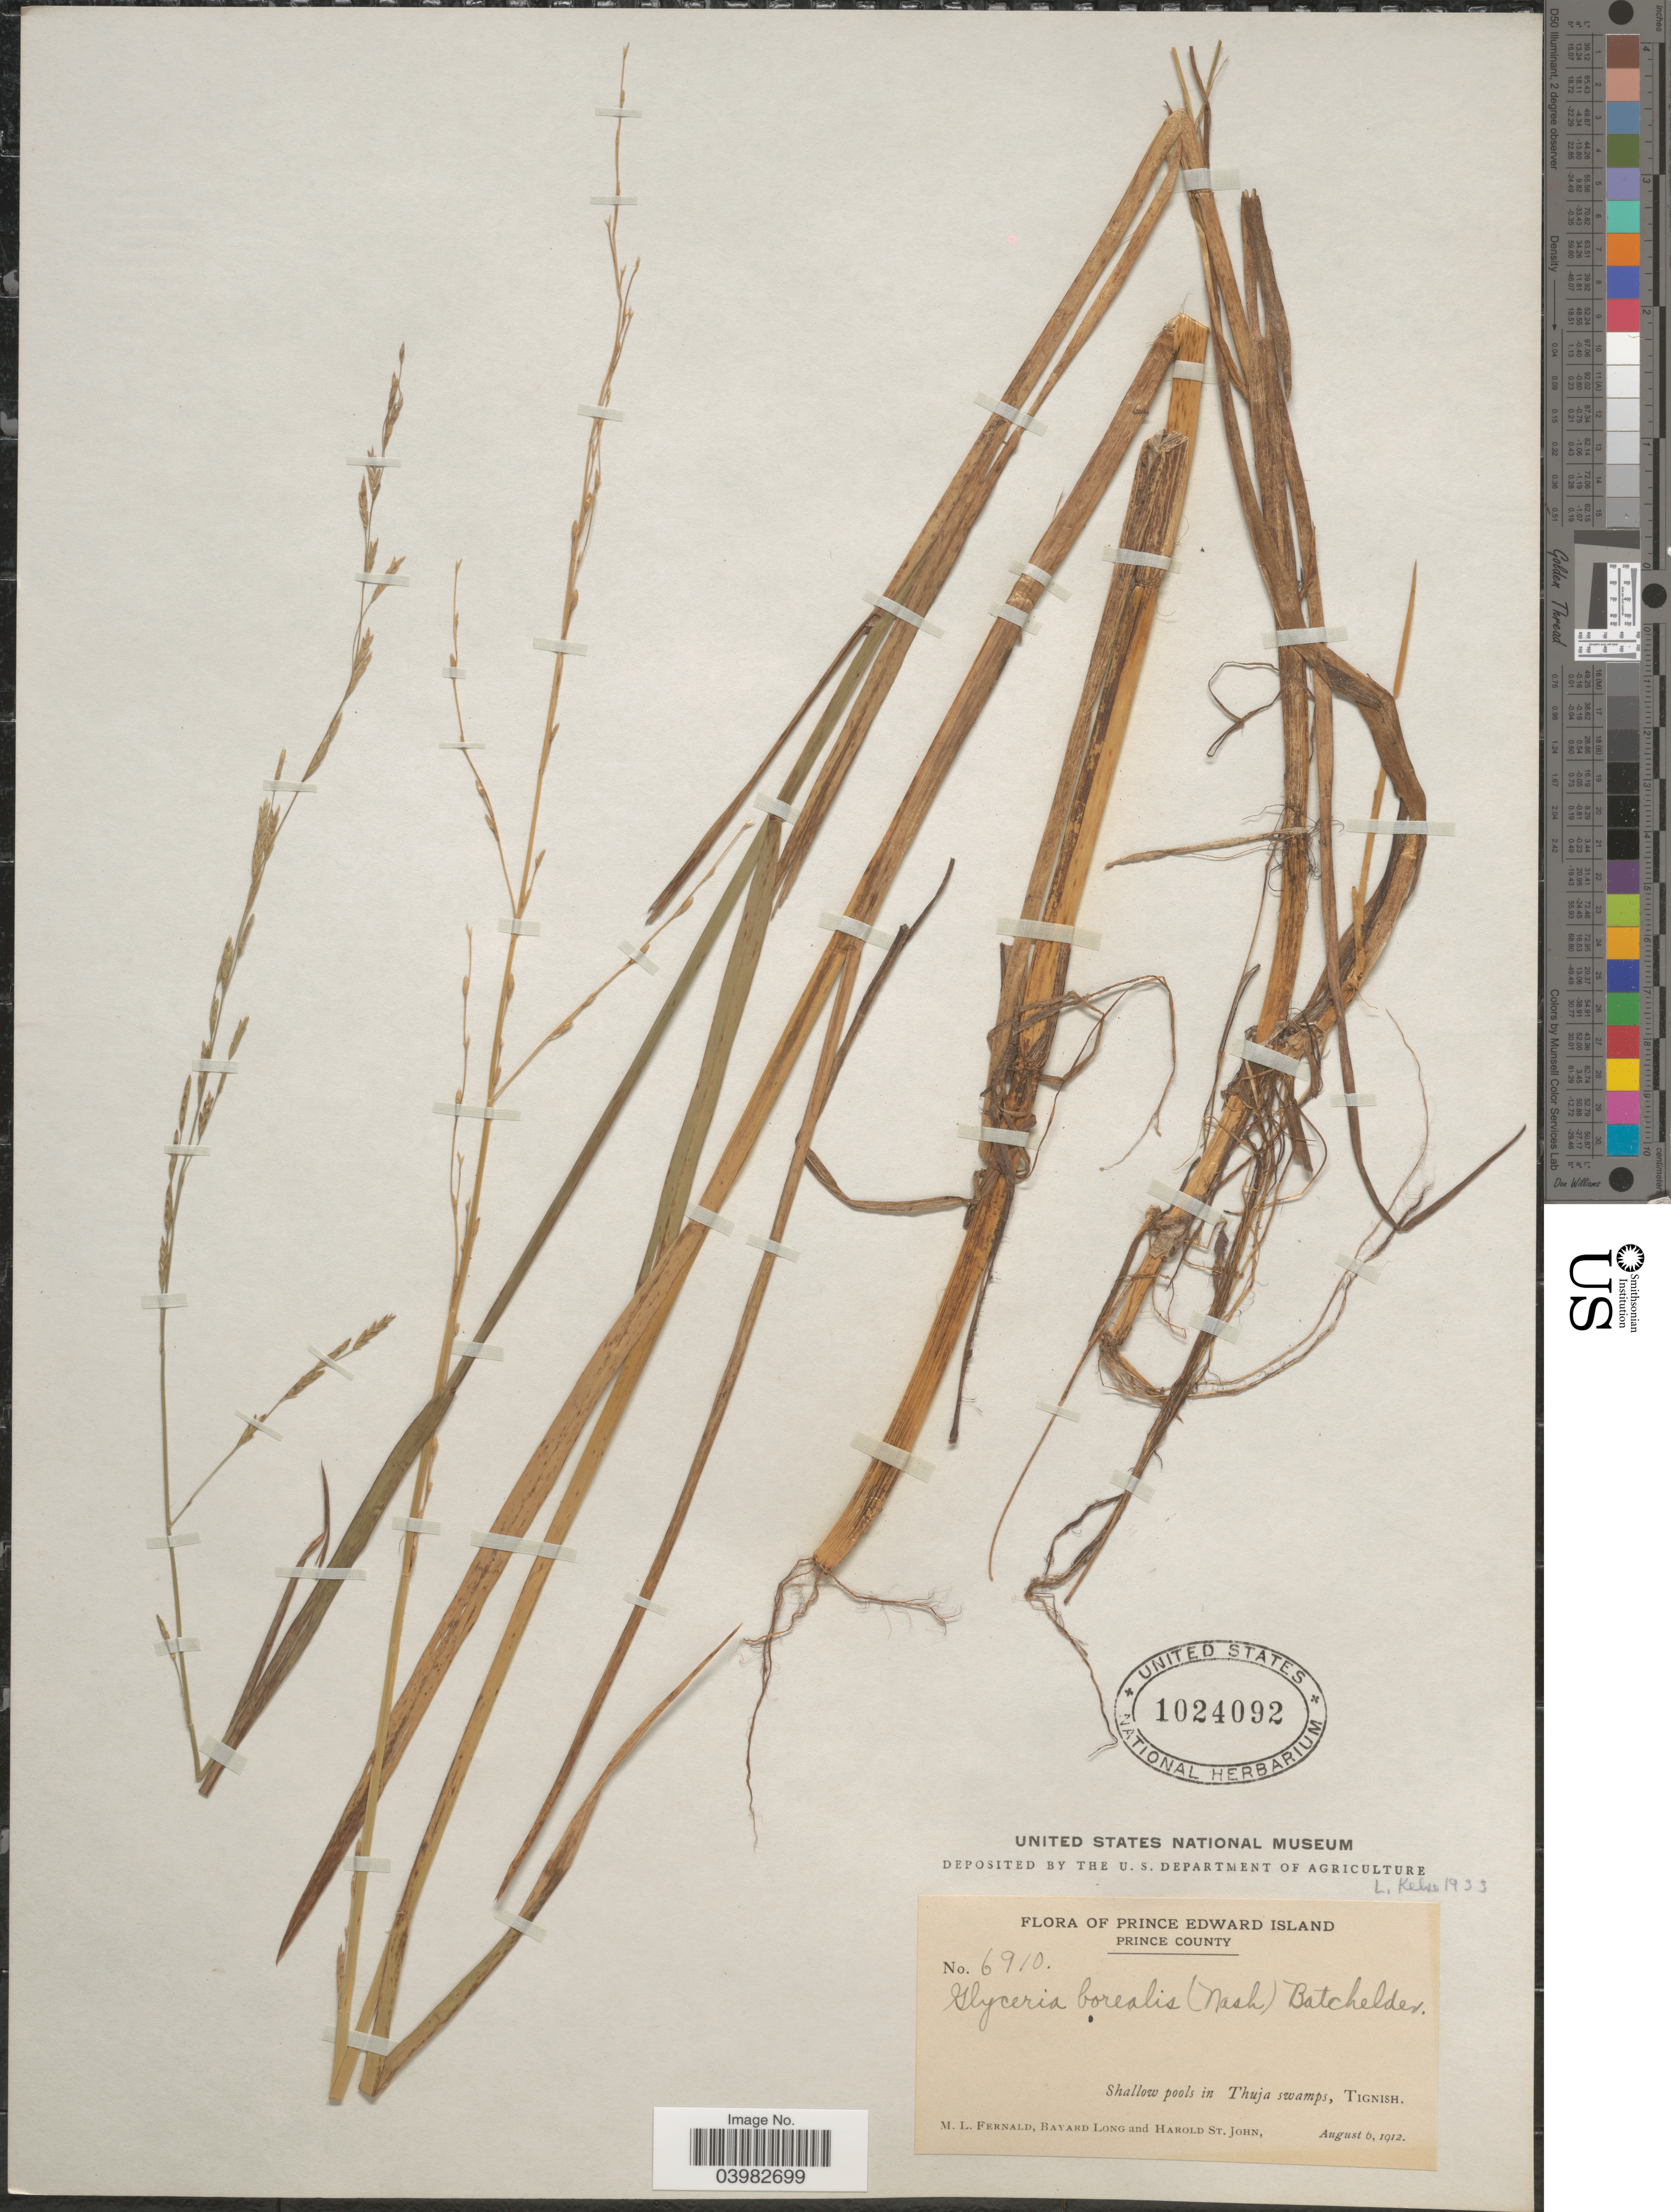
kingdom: Plantae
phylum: Tracheophyta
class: Liliopsida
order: Poales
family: Poaceae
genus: Glyceria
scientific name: Glyceria borealis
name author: (Nash) Batchelder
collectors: M. L. Fernald, B. Long & H. St. John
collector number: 6910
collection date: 1912-08-06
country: Canada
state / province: Prince Edward Island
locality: Prince County. In Thuja swamps, Tignish.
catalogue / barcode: US 1024092